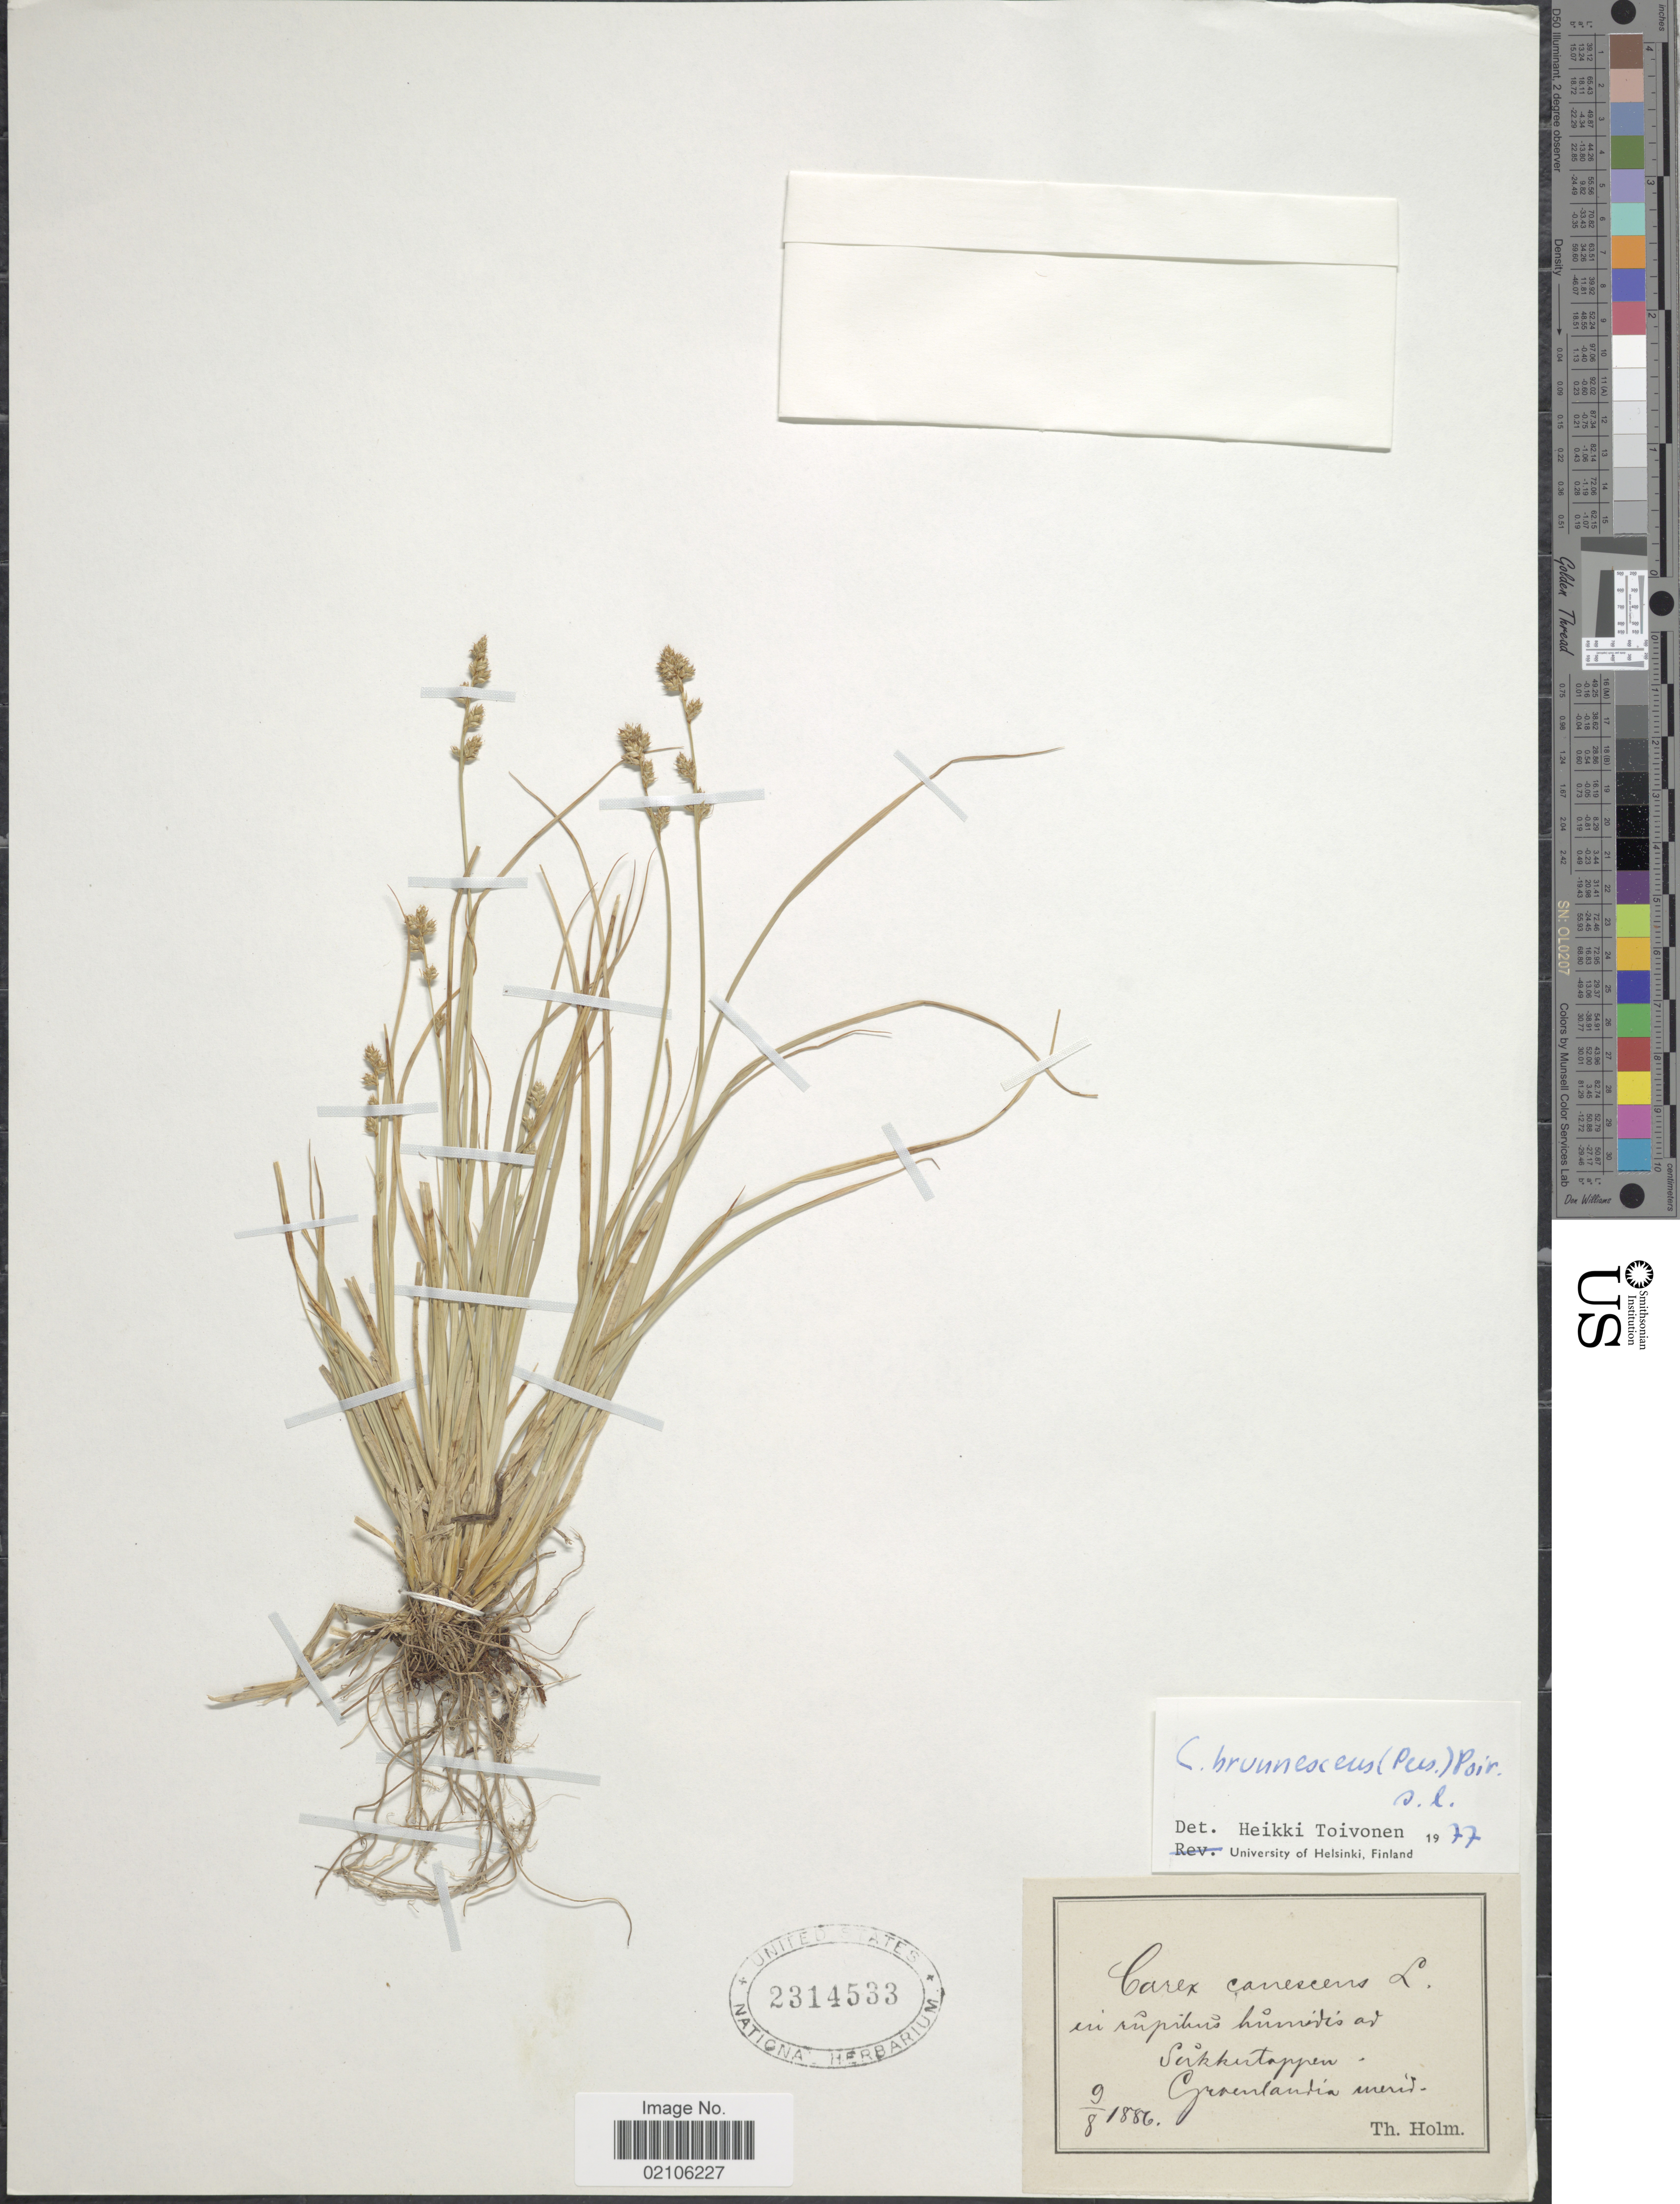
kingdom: Plantae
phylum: Tracheophyta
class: Liliopsida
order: Poales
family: Cyperaceae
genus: Carex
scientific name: Carex brunnescens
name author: (Pers.) Poir.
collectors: T. Holm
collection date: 1886-08-09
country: Greenland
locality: In rupidus humidis at Seikkertappen, Groenlandia merid.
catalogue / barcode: US 2314533